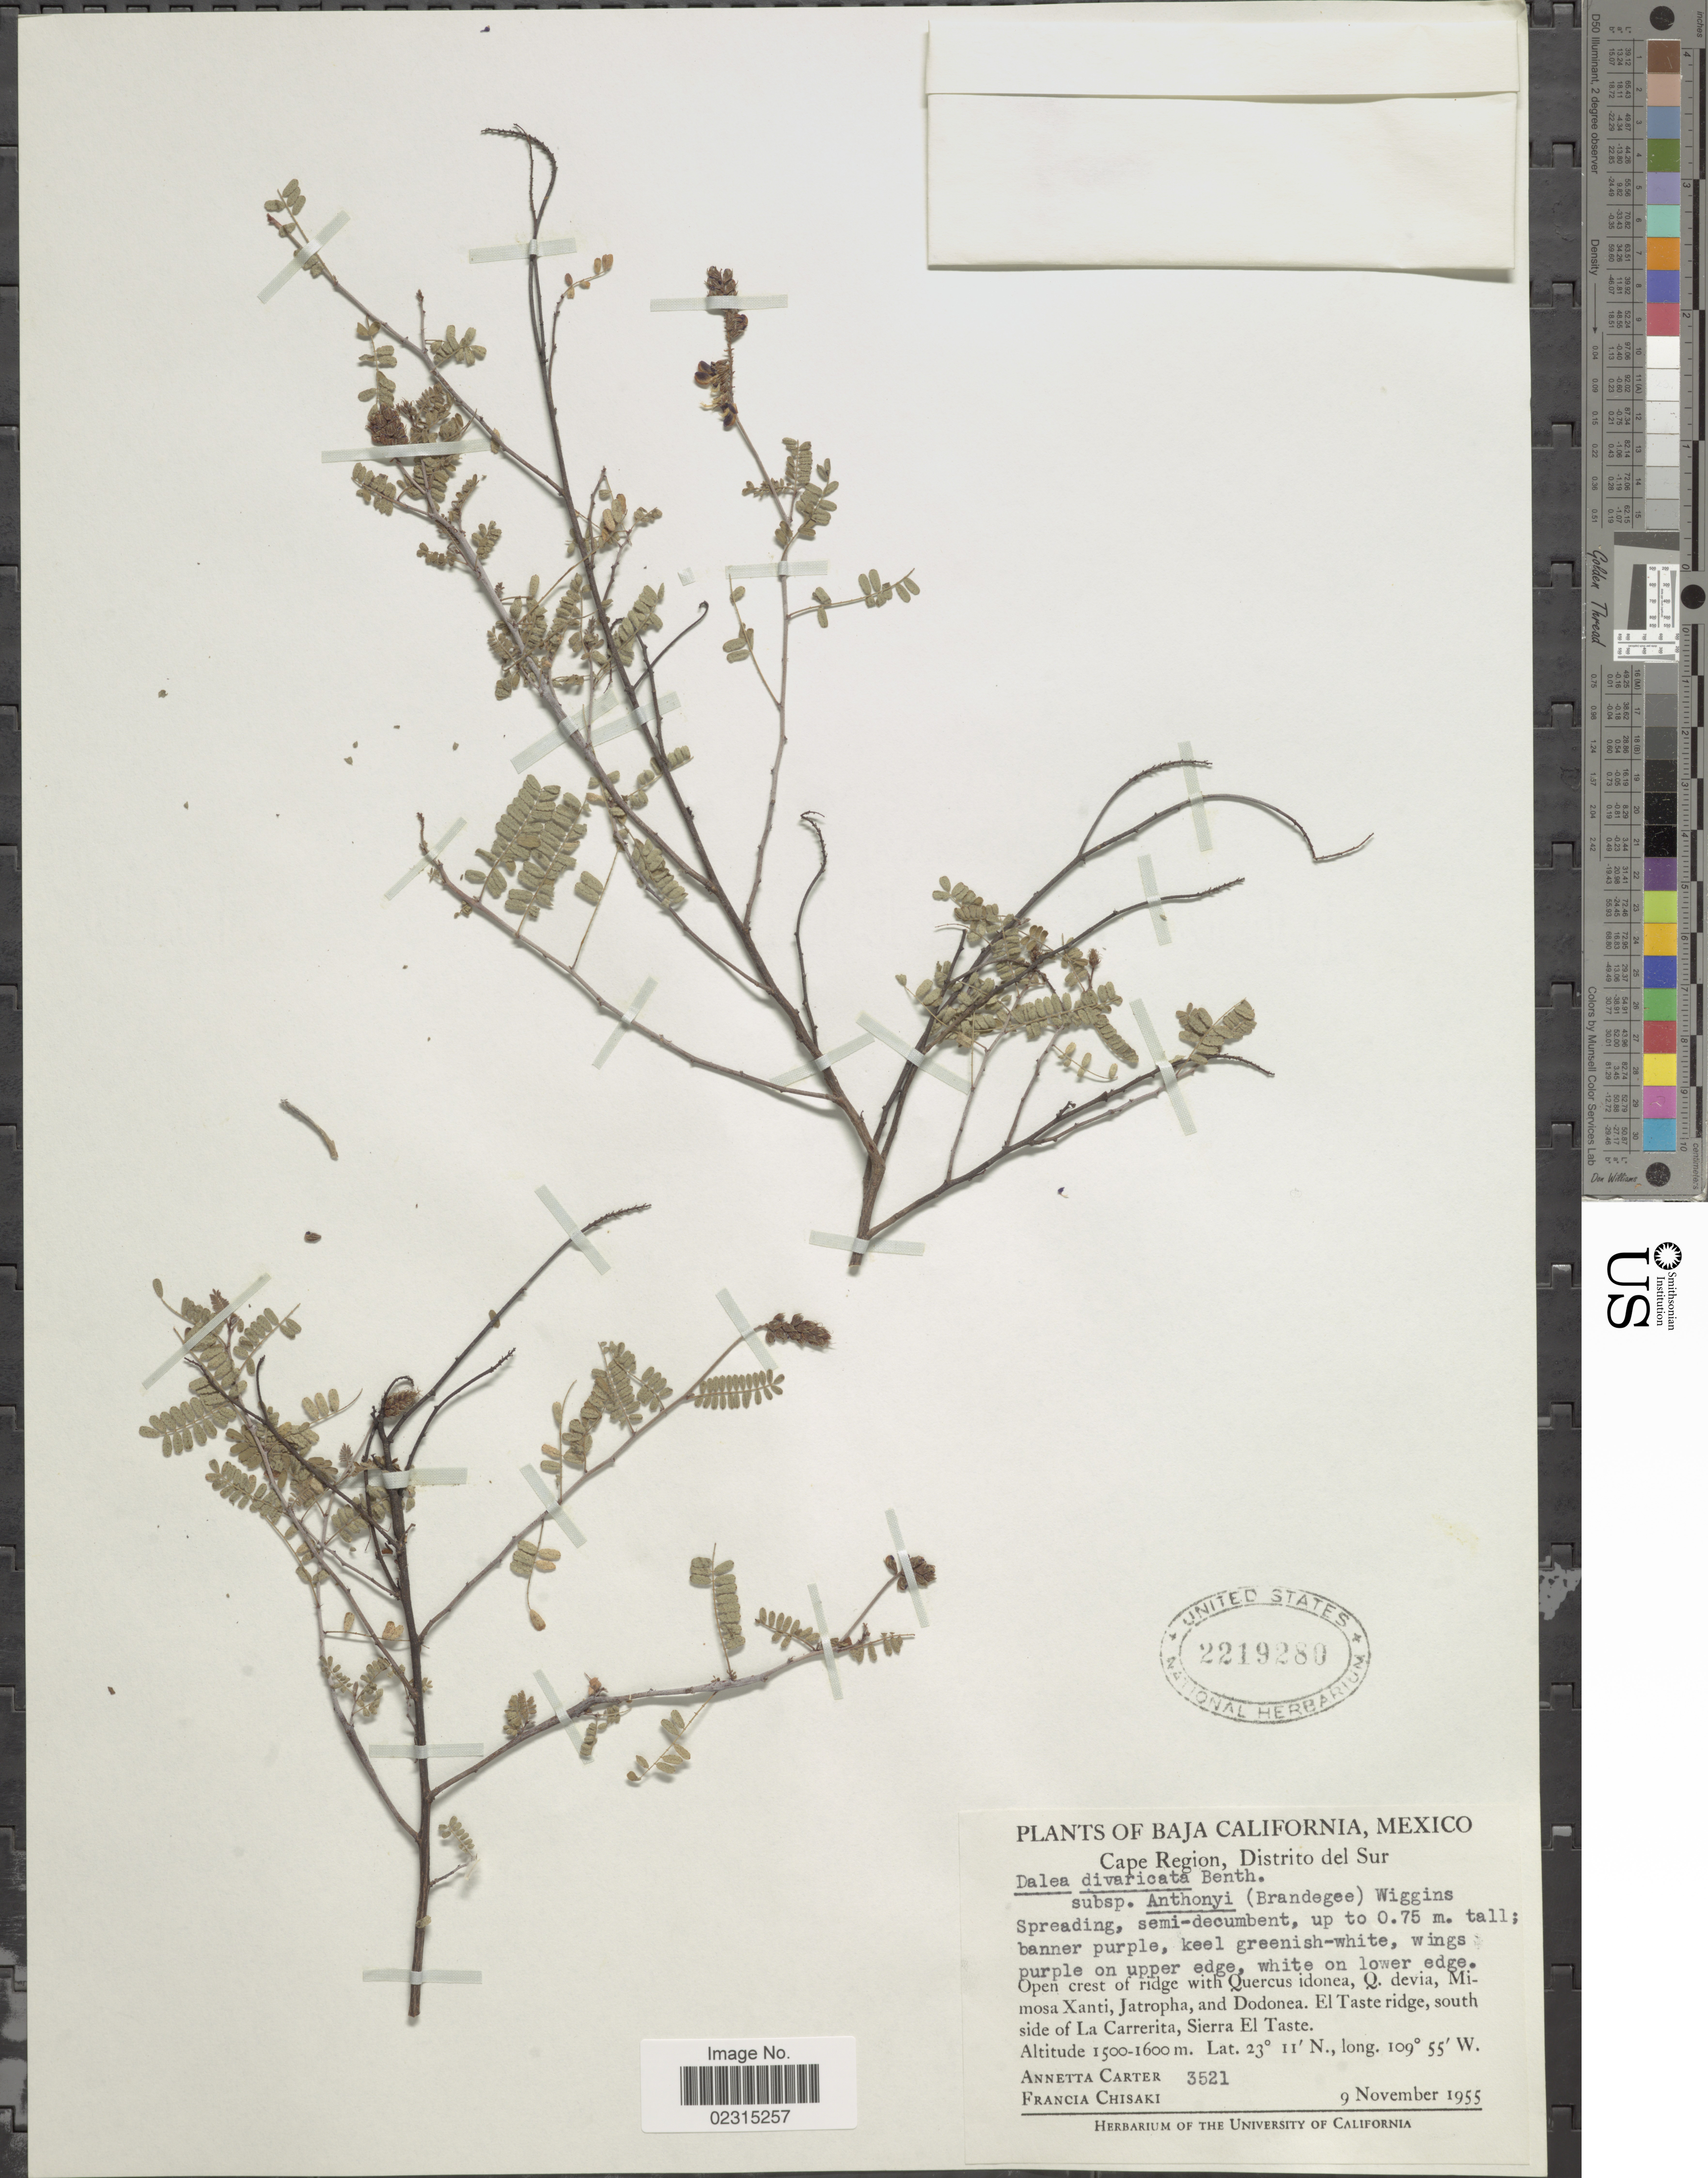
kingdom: Plantae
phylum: Tracheophyta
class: Magnoliopsida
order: Fabales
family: Fabaceae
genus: Marina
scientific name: Marina divaricata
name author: (Benth.) Barneby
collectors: A. Carter & F. Chisaki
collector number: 3521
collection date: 1955-11-09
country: Mexico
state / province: Baja California Sur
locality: Cape Region, Distrito del Sur, El Taste ridge, south side of La Carrerita, Sierra El Taste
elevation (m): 1500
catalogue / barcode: US 2219280